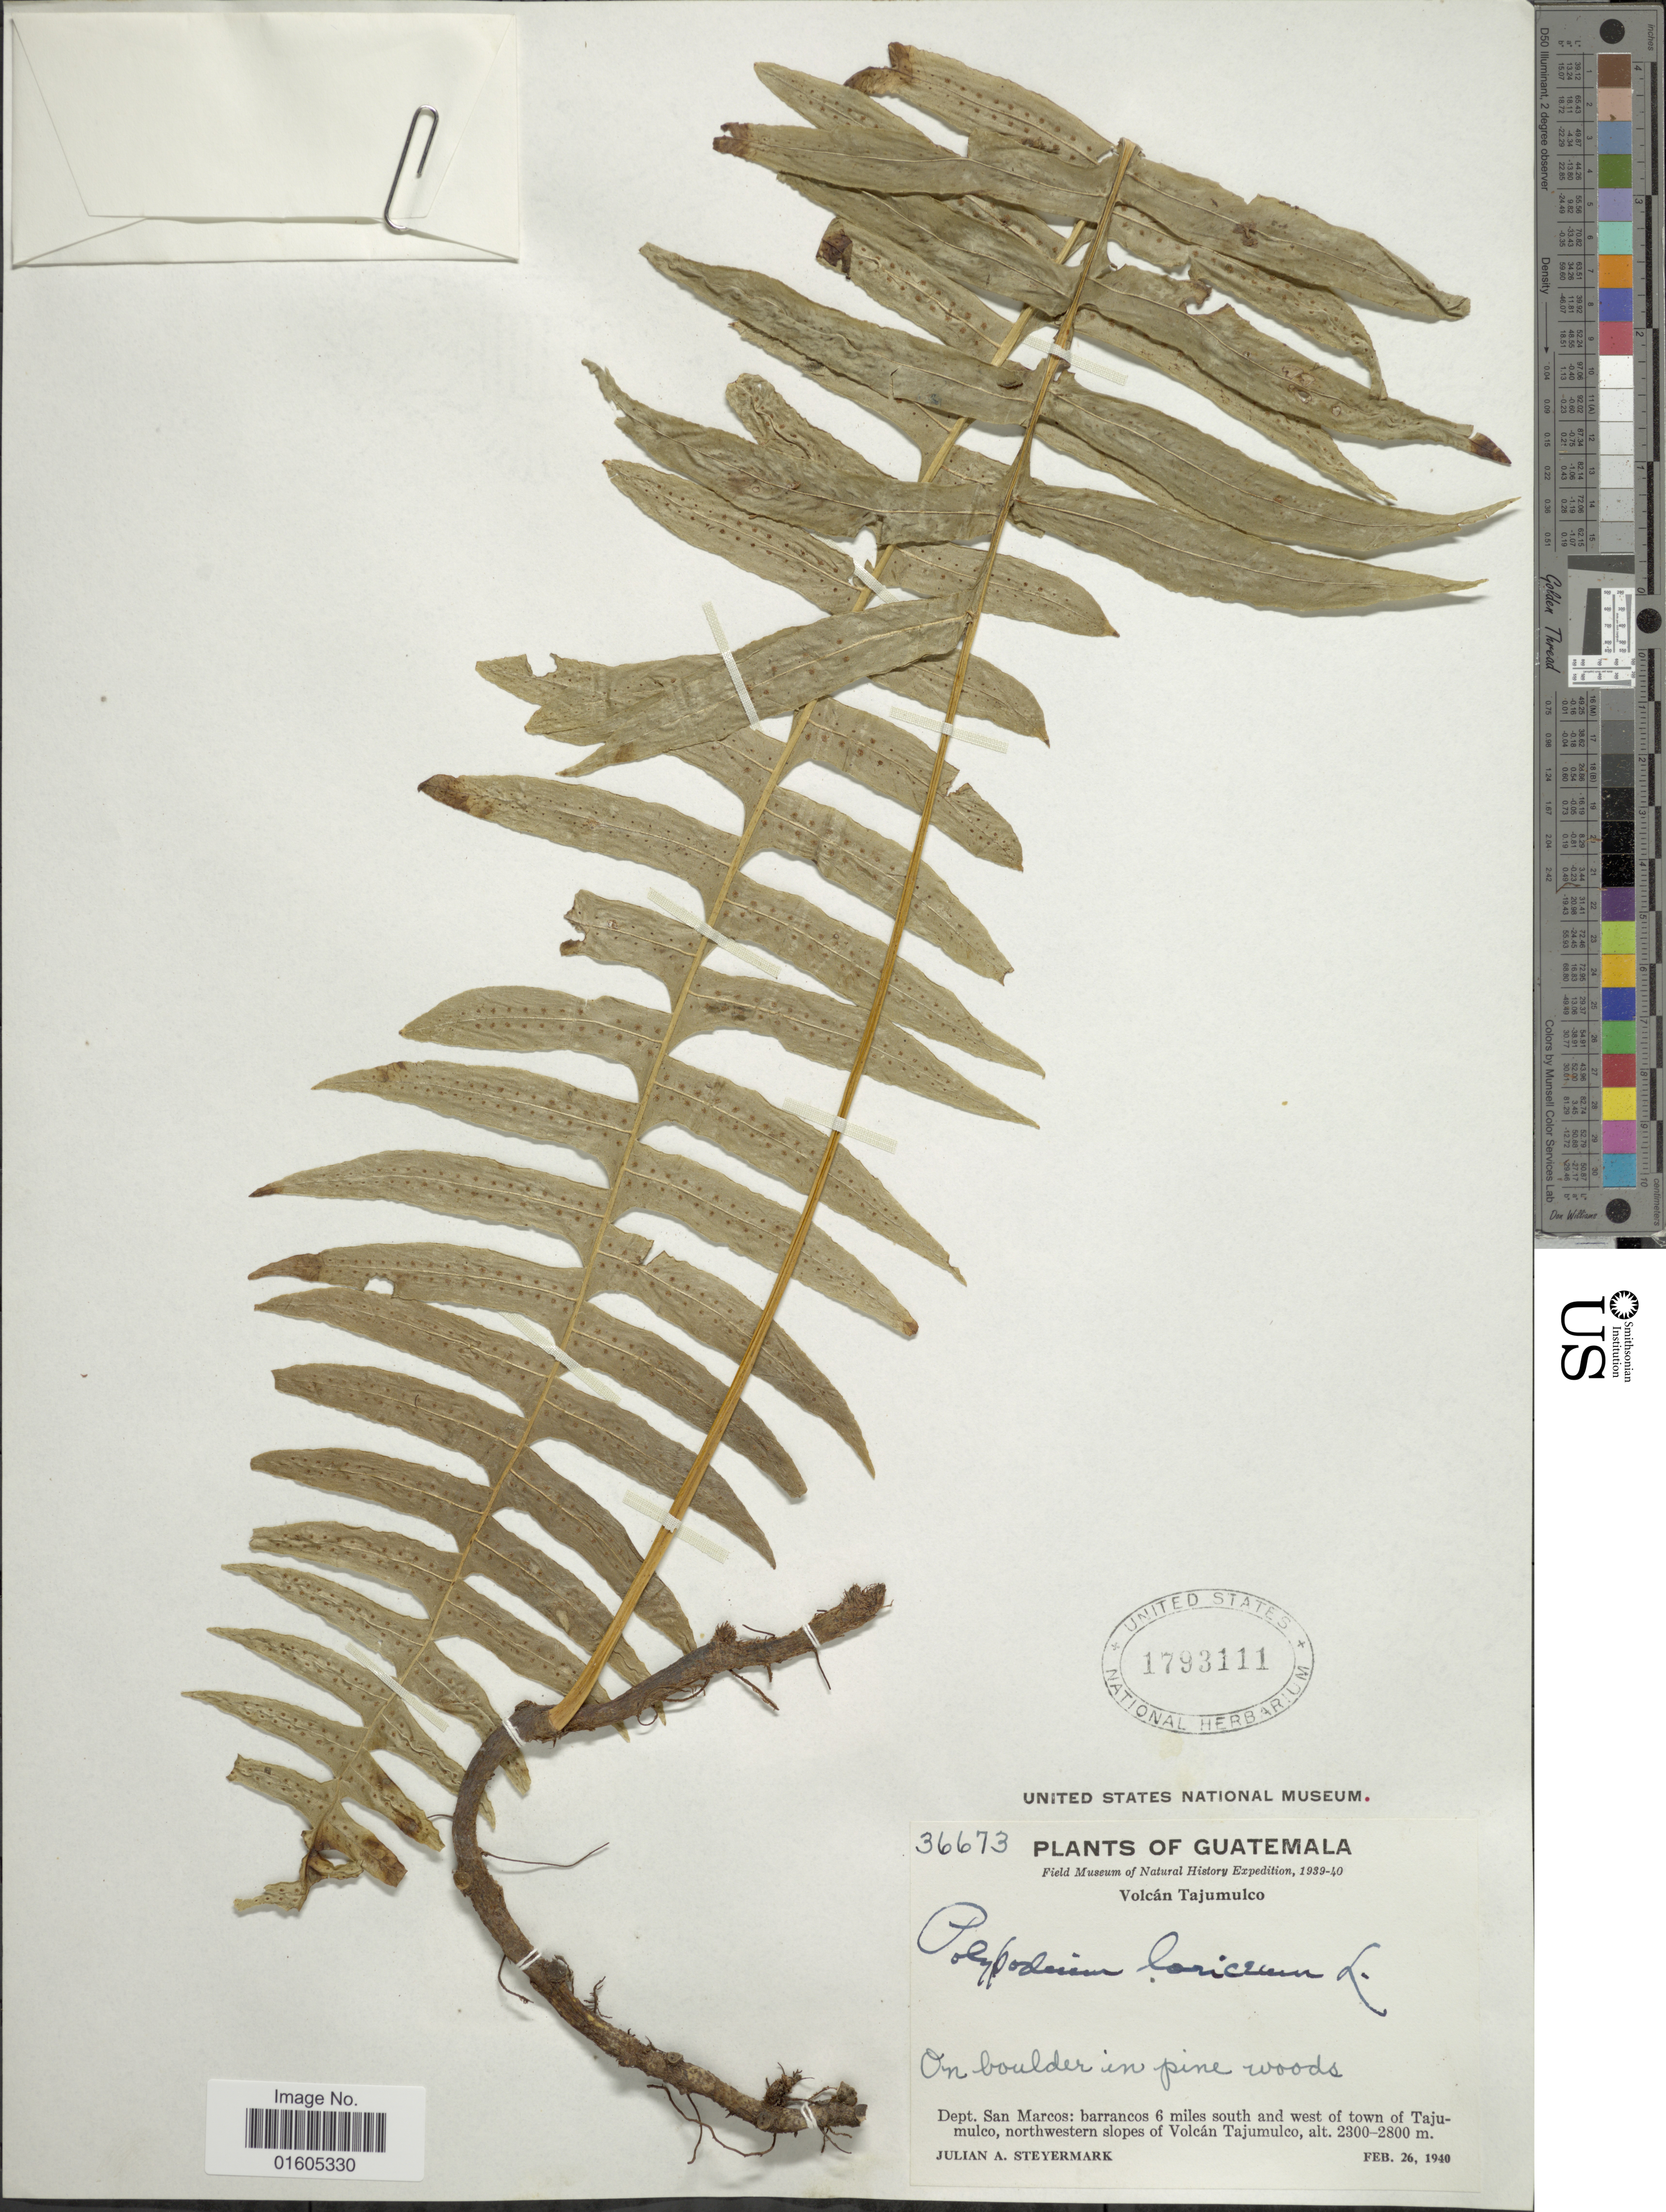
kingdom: Plantae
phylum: Tracheophyta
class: Polypodiopsida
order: Polypodiales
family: Polypodiaceae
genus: Serpocaulon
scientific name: Serpocaulon loriceum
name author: (L.) A.R. Sm.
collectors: J. Steyermark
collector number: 36673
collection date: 1940-02-26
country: Guatemala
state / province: San Marcos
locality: Dept. San Marcos: barrancos 6 miles south and west of town of Tajumulco, northwestern slopes of Volcán Tajumulco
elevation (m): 2300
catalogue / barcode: US 1793111